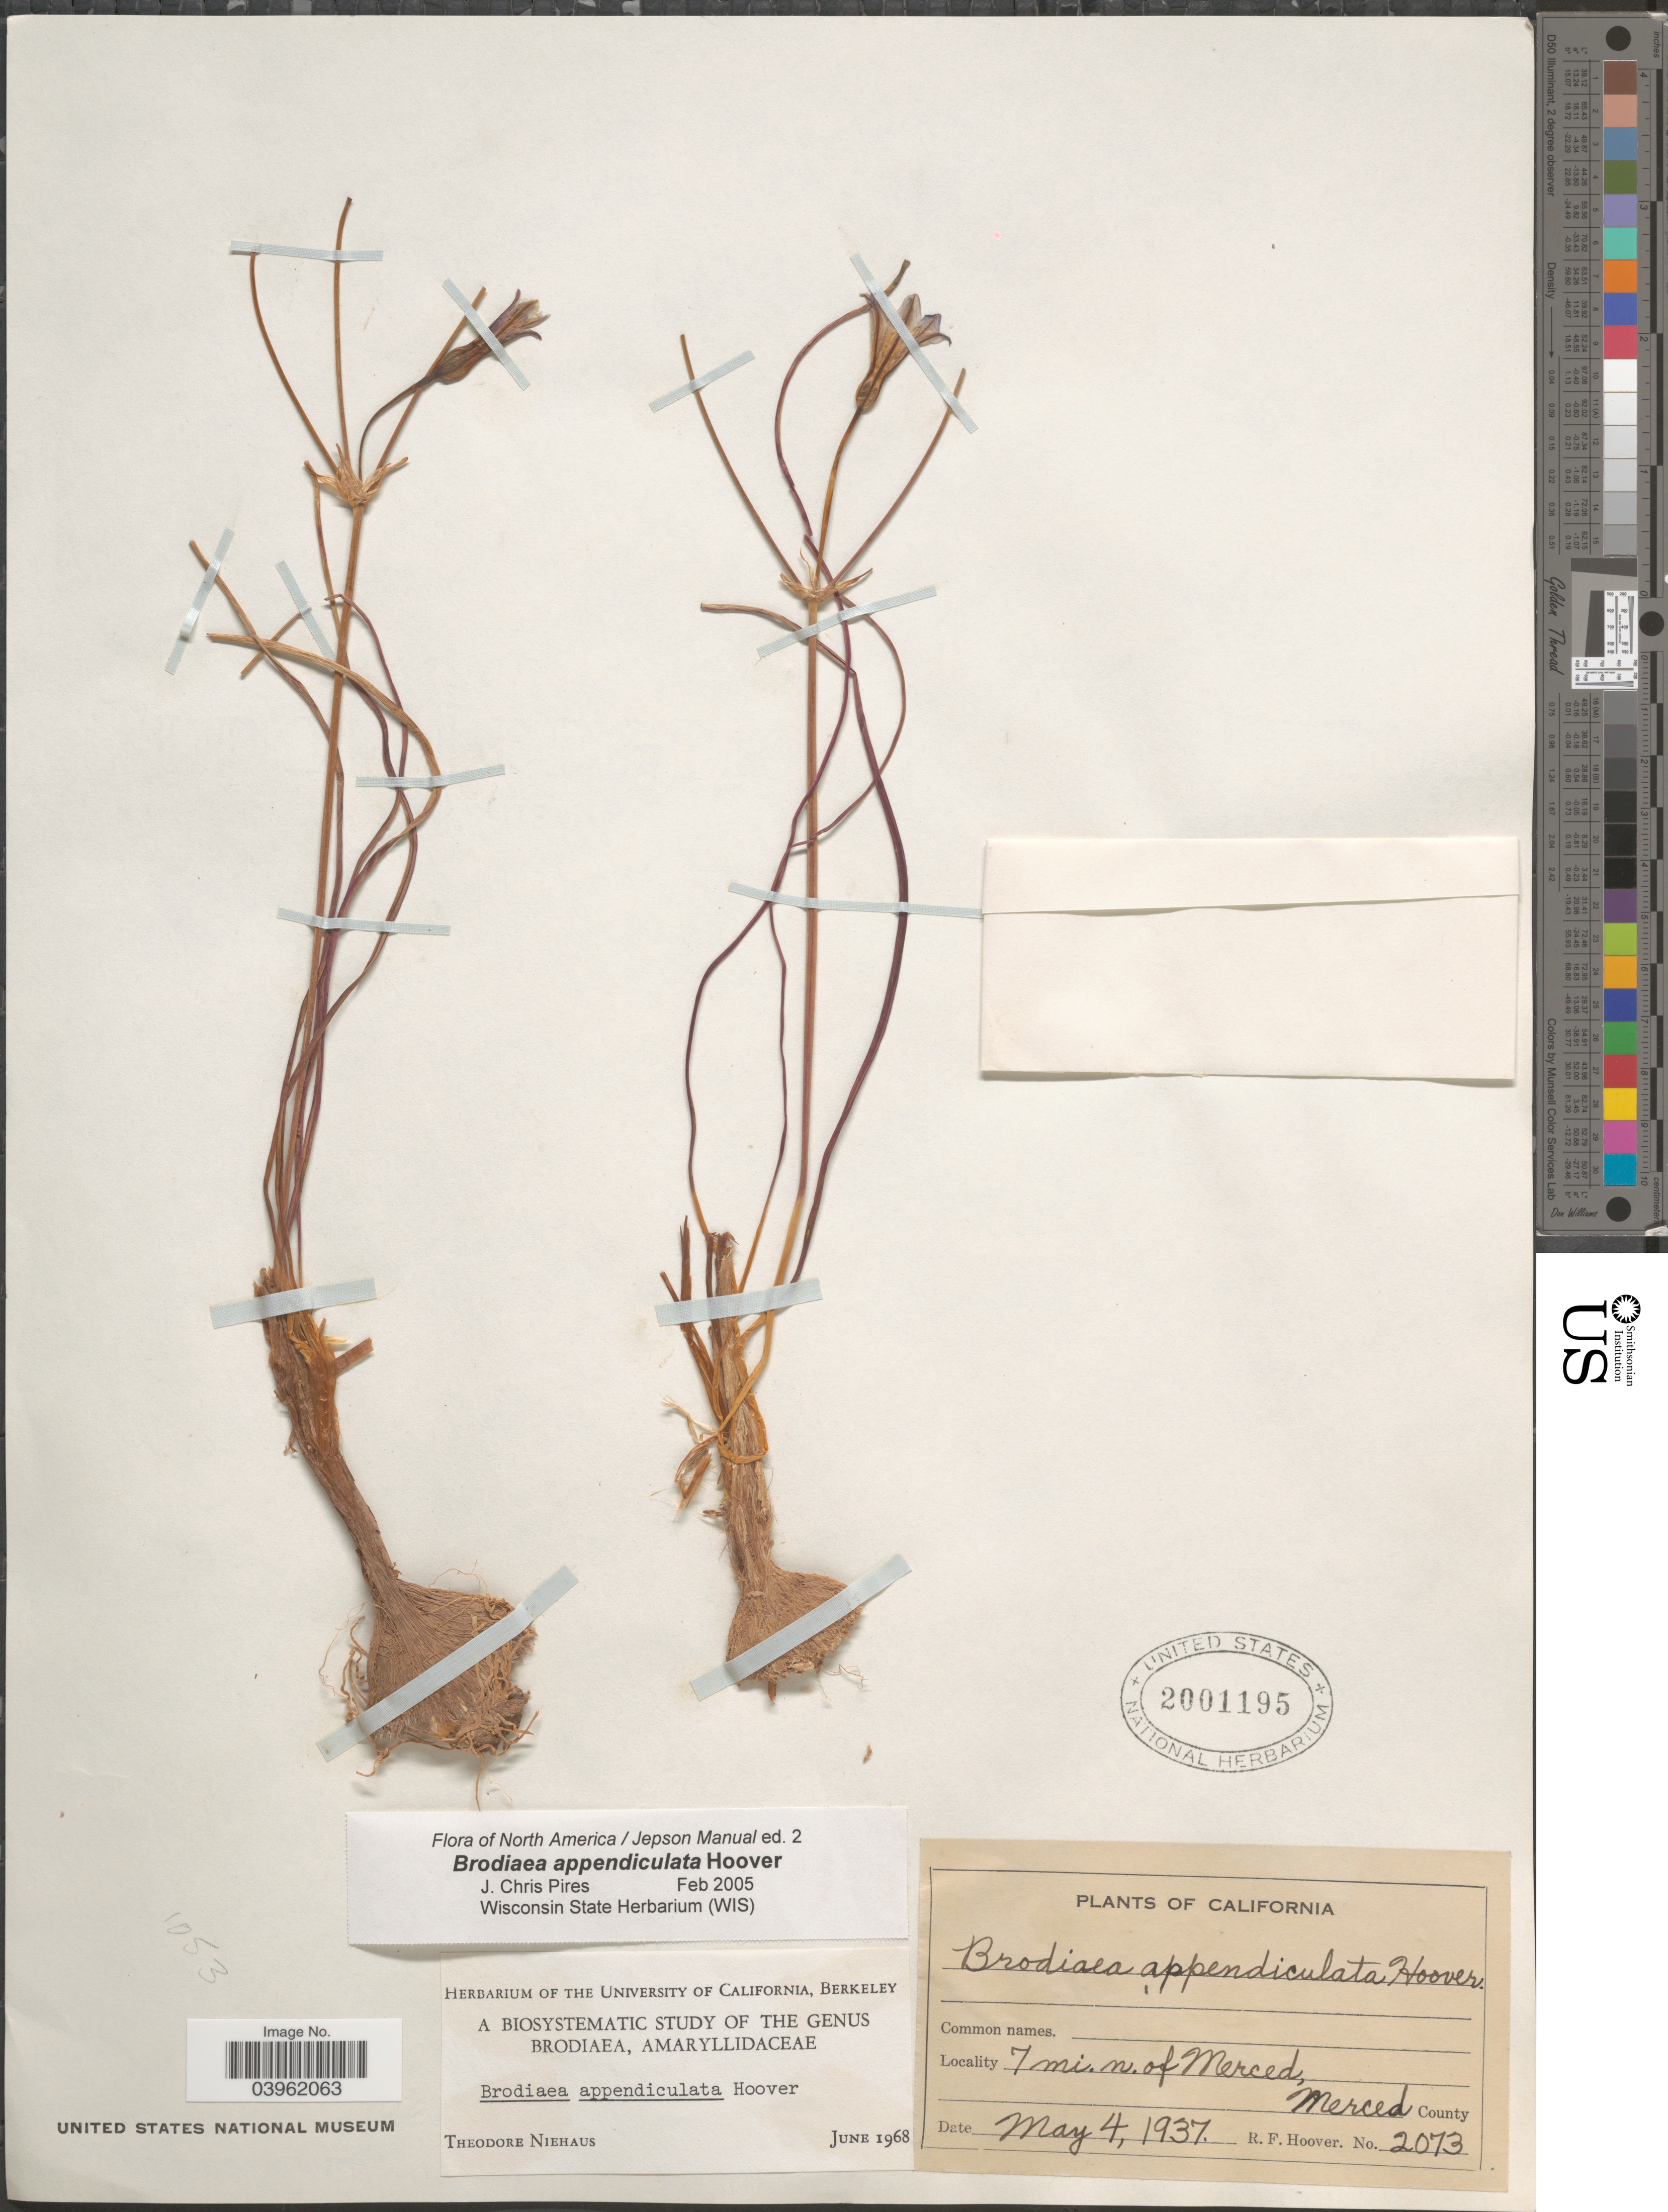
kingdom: Plantae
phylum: Tracheophyta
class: Liliopsida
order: Asparagales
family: Asparagaceae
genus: Brodiaea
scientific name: Brodiaea appendiculata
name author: Hoover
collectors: R. F. Hoover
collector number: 2073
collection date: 1937-05-04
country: United States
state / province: California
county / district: Merced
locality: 7 mi. n. of Merced, Merced County.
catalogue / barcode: US 2001195